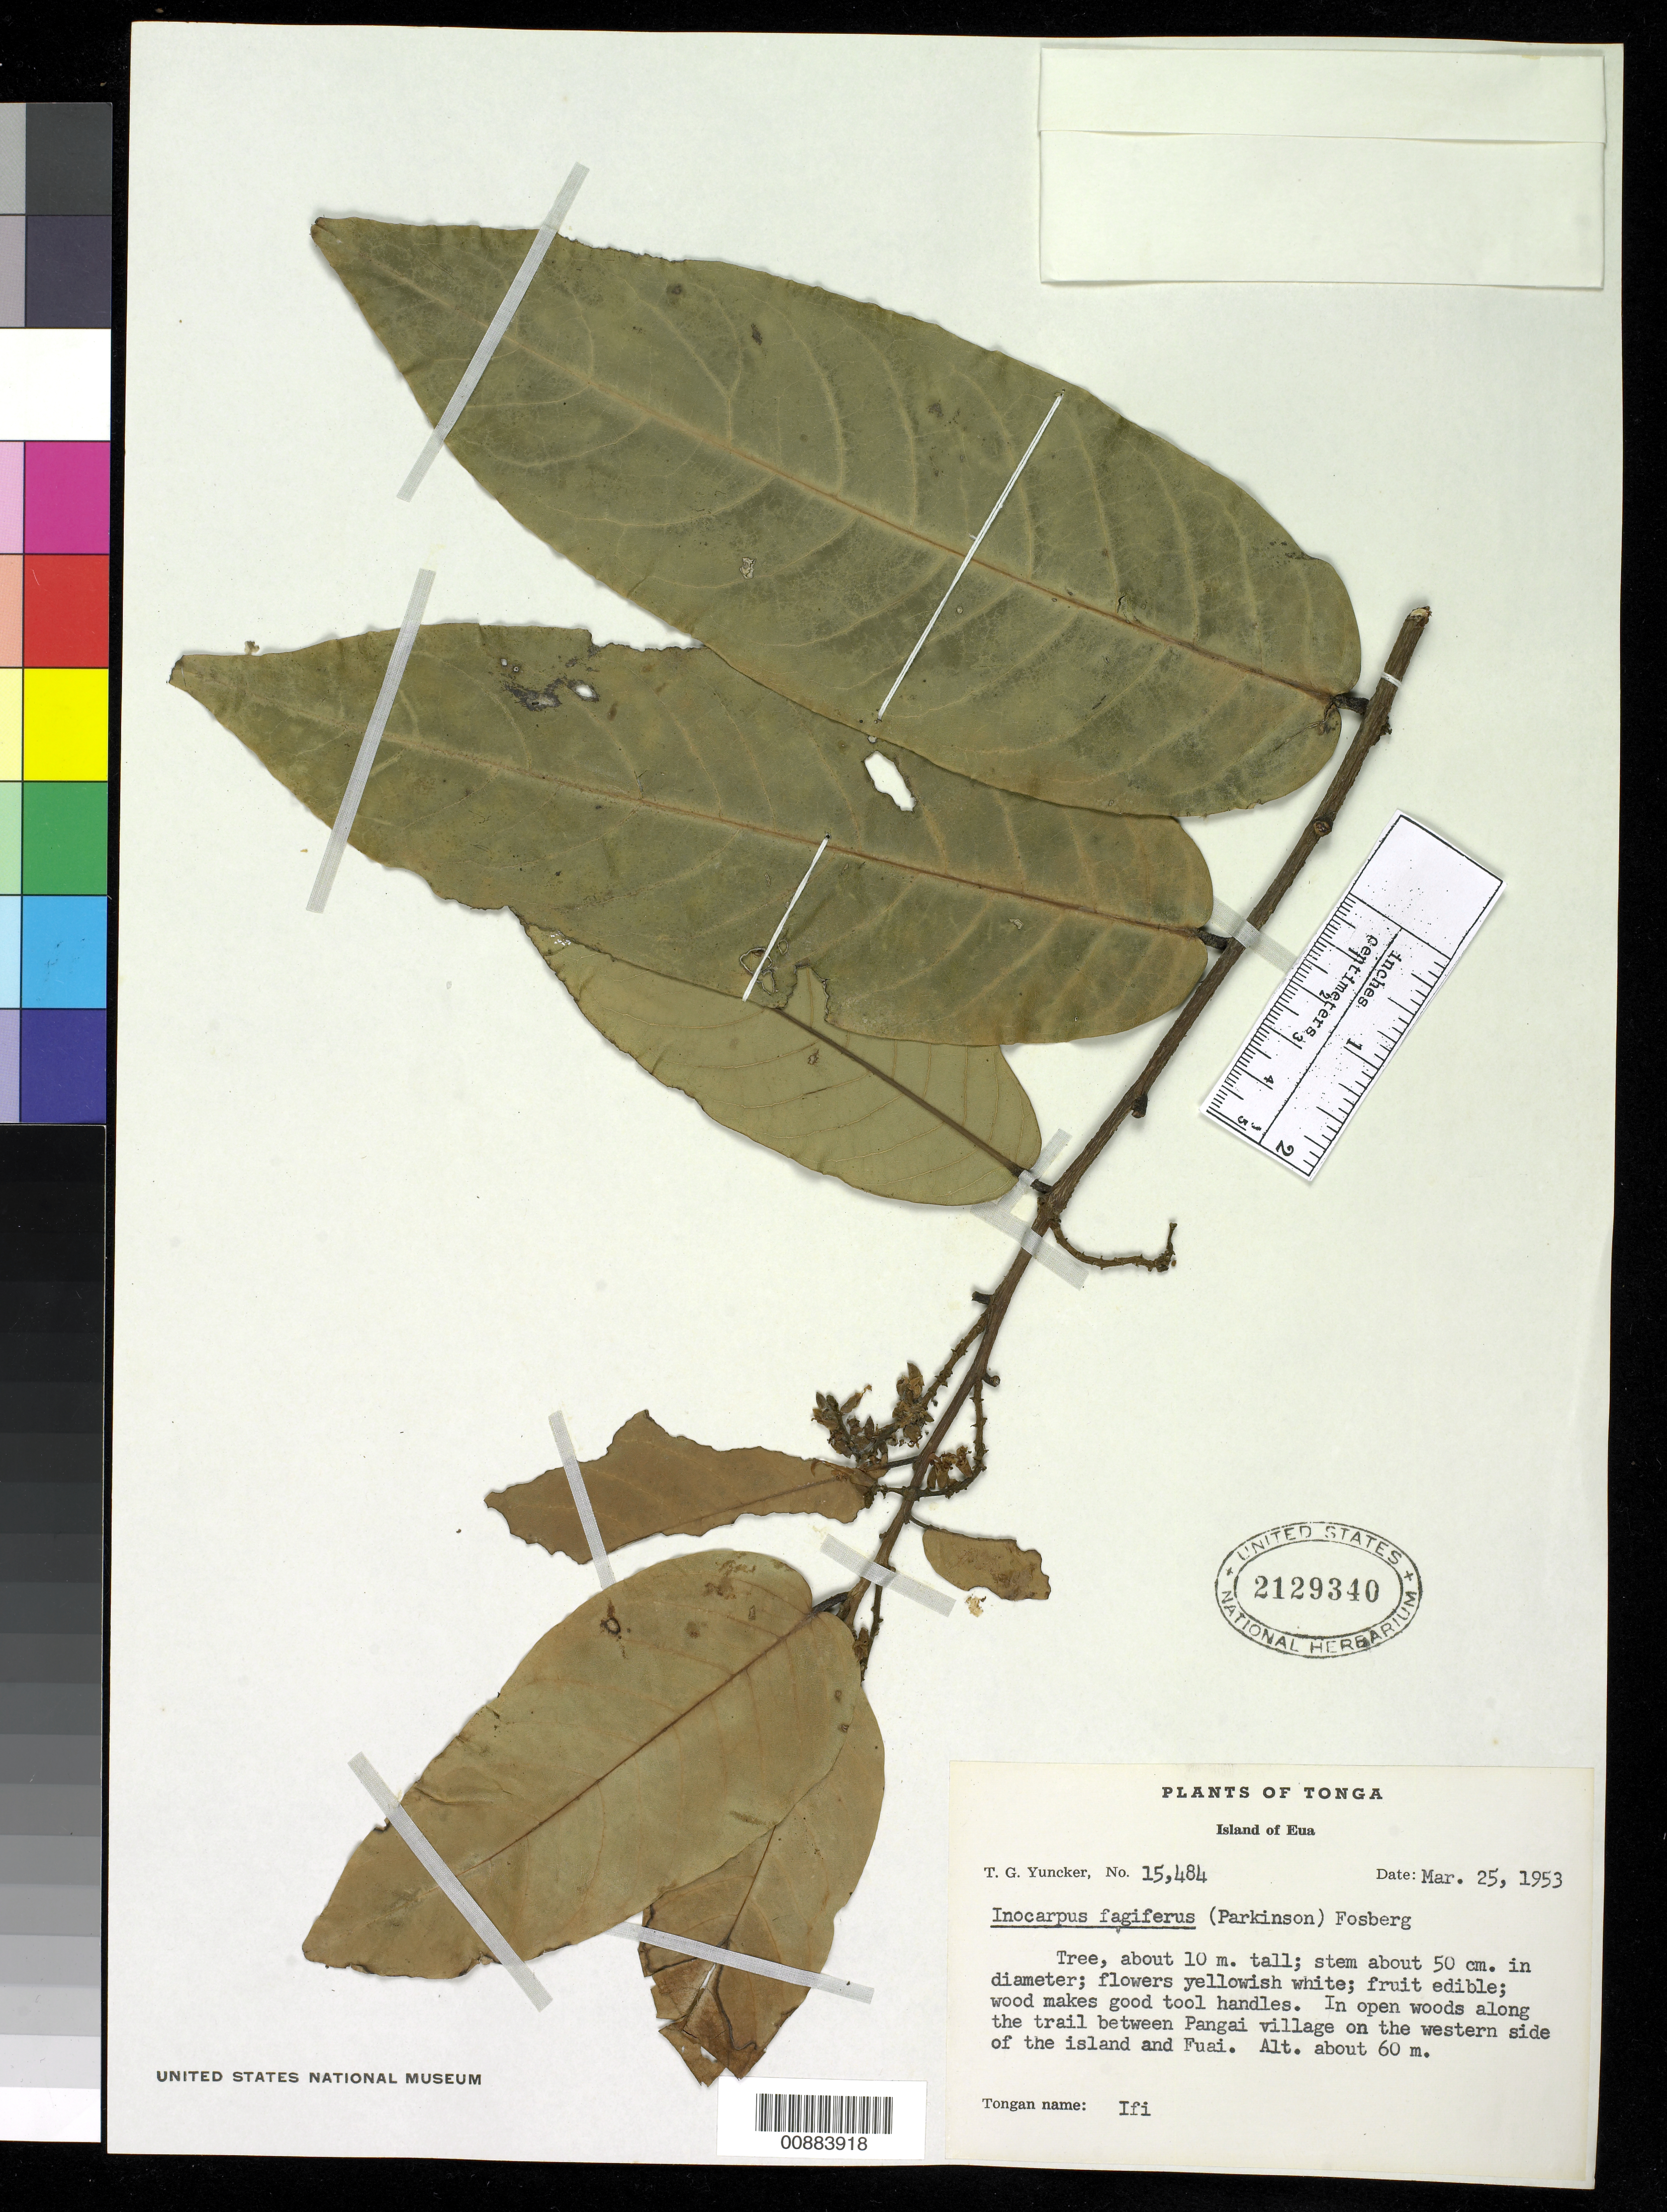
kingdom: Plantae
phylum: Tracheophyta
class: Magnoliopsida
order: Fabales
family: Fabaceae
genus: Inocarpus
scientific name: Inocarpus fagifer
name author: (Parkinson) Fosberg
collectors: T. G. Yuncker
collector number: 15484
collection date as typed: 25 Mar 1953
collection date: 1953-03-25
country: Tonga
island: Eua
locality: Island of Eua; along the trail between Pangai village on the western side of the island and Fuai.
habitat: In open woods.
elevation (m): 60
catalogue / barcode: US 2129340